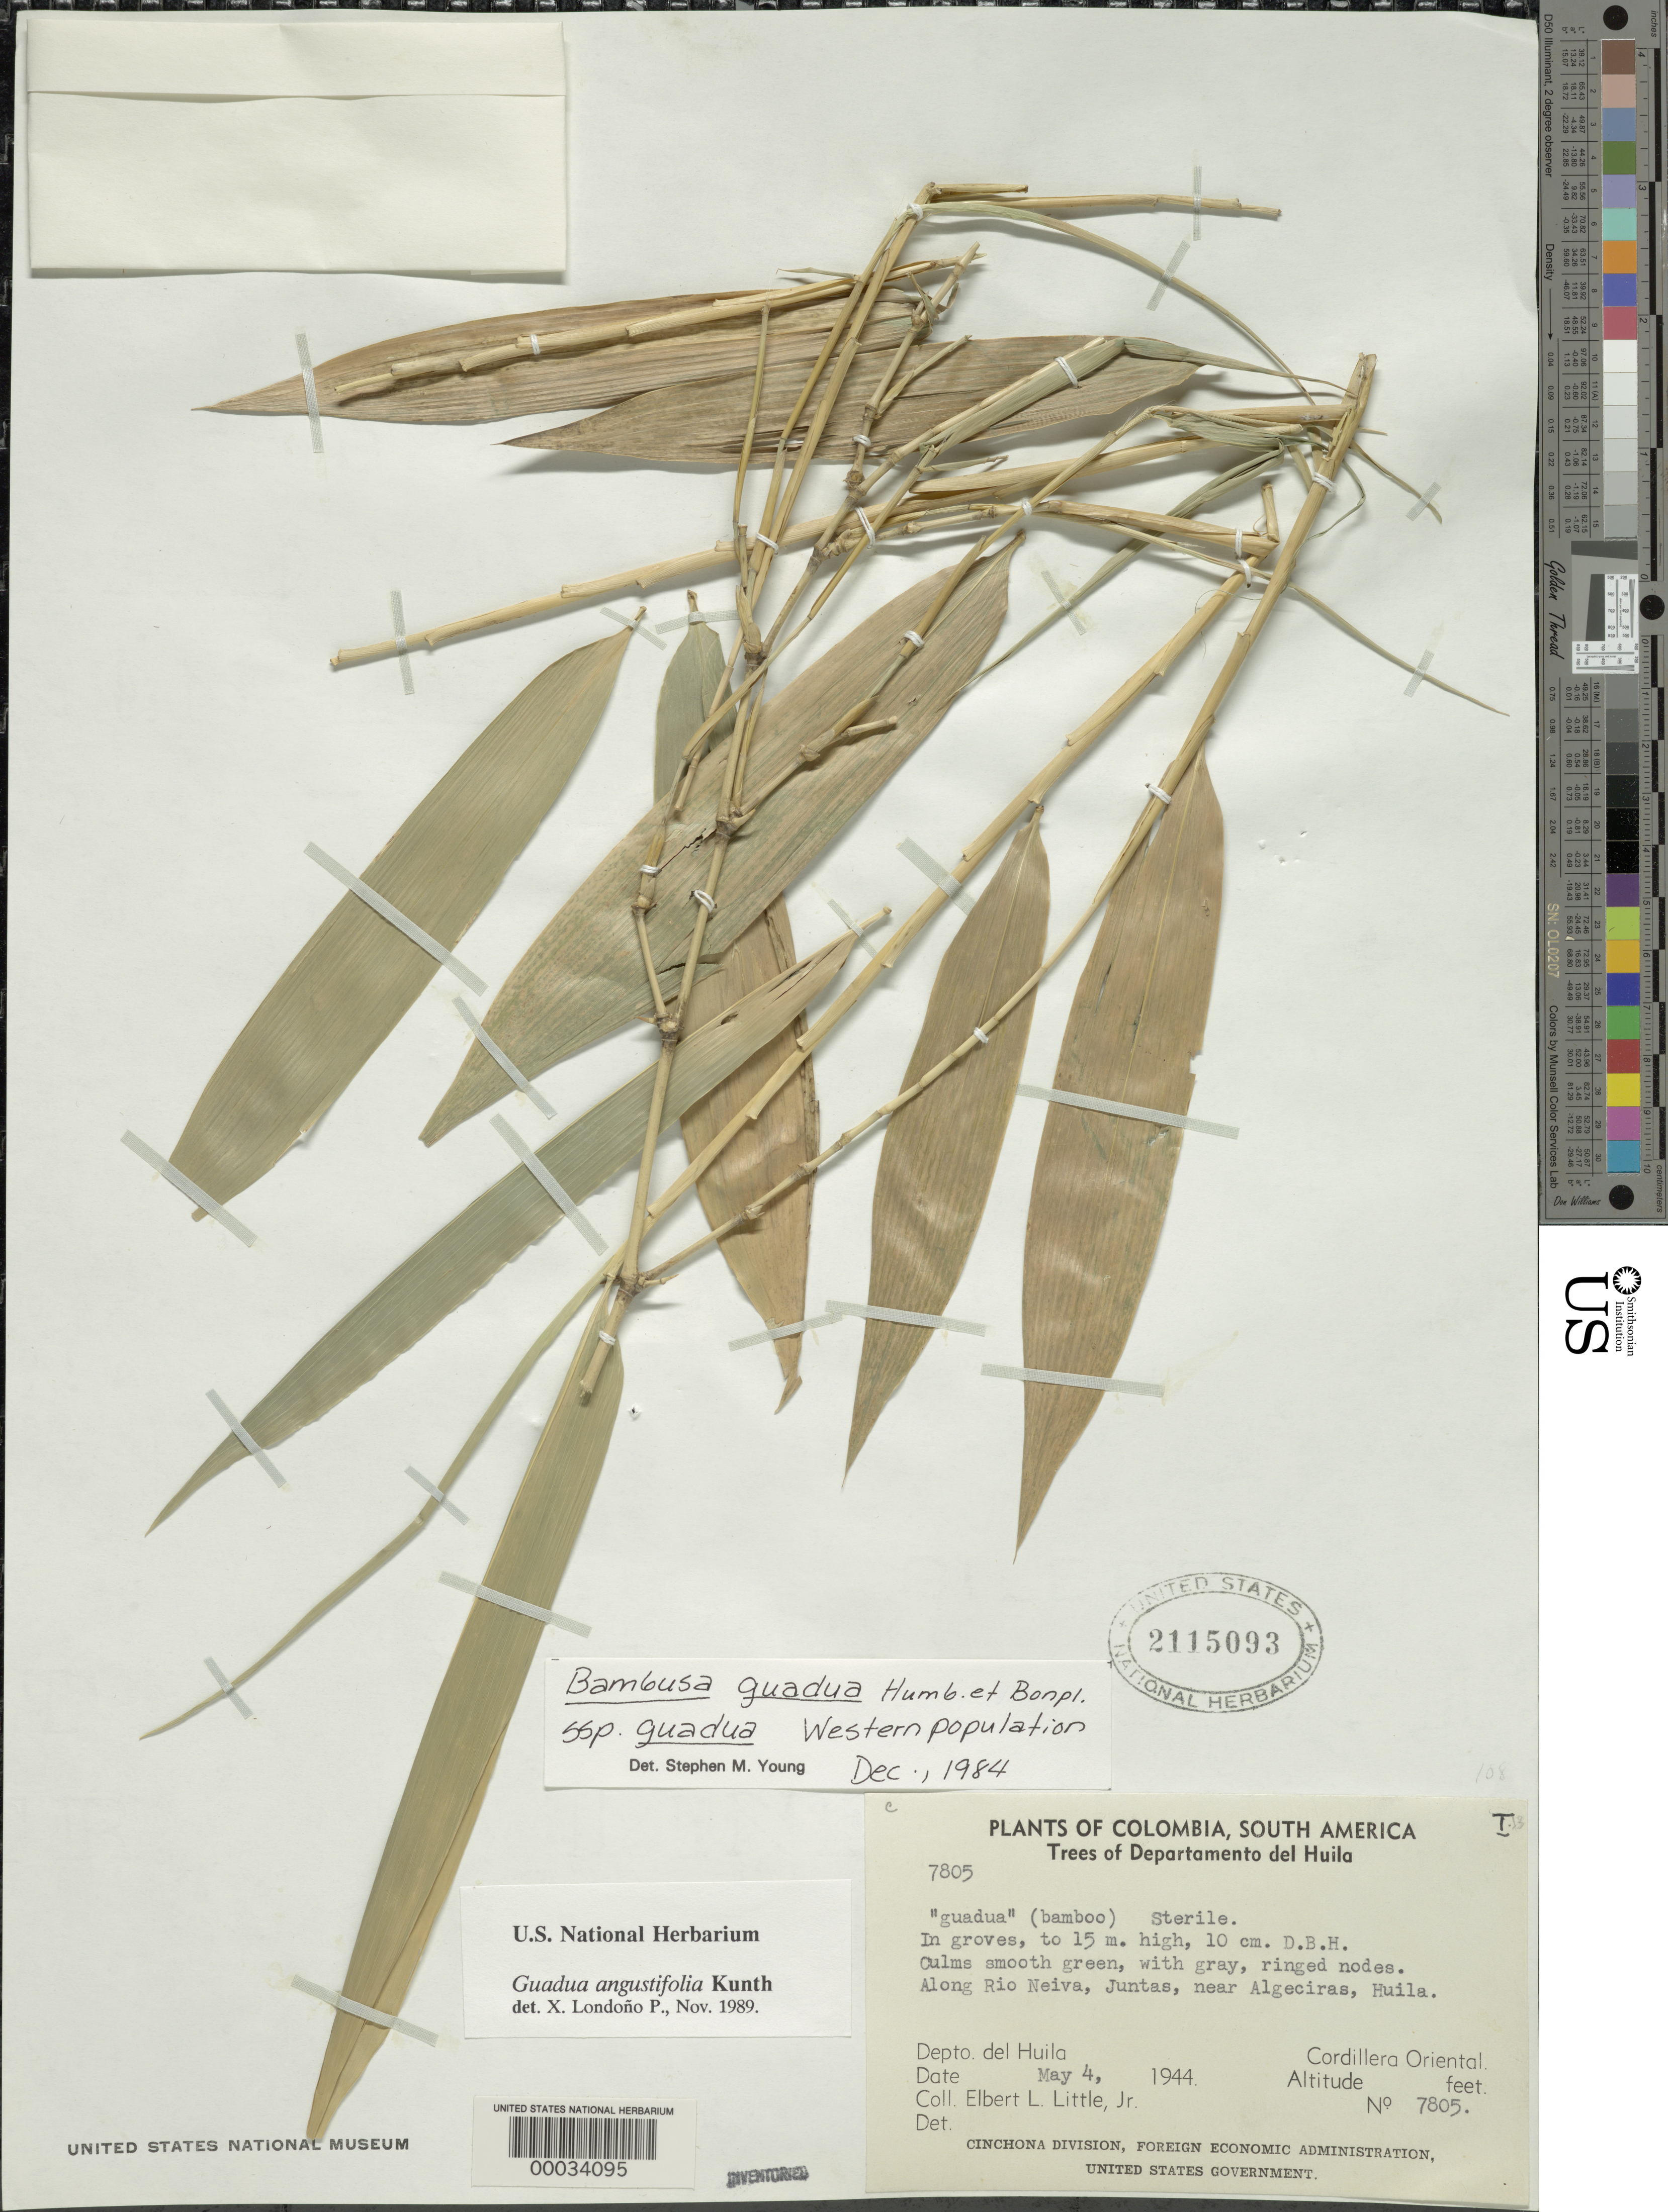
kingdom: Plantae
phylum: Tracheophyta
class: Liliopsida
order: Poales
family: Poaceae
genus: Guadua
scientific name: Guadua angustifolia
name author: Kunth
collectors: E. L. Little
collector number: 7805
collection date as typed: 04 May 1944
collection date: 1944-05-04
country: Colombia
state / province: Huila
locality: Rio Neiva, Juntas, Algeciras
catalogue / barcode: US 2115093